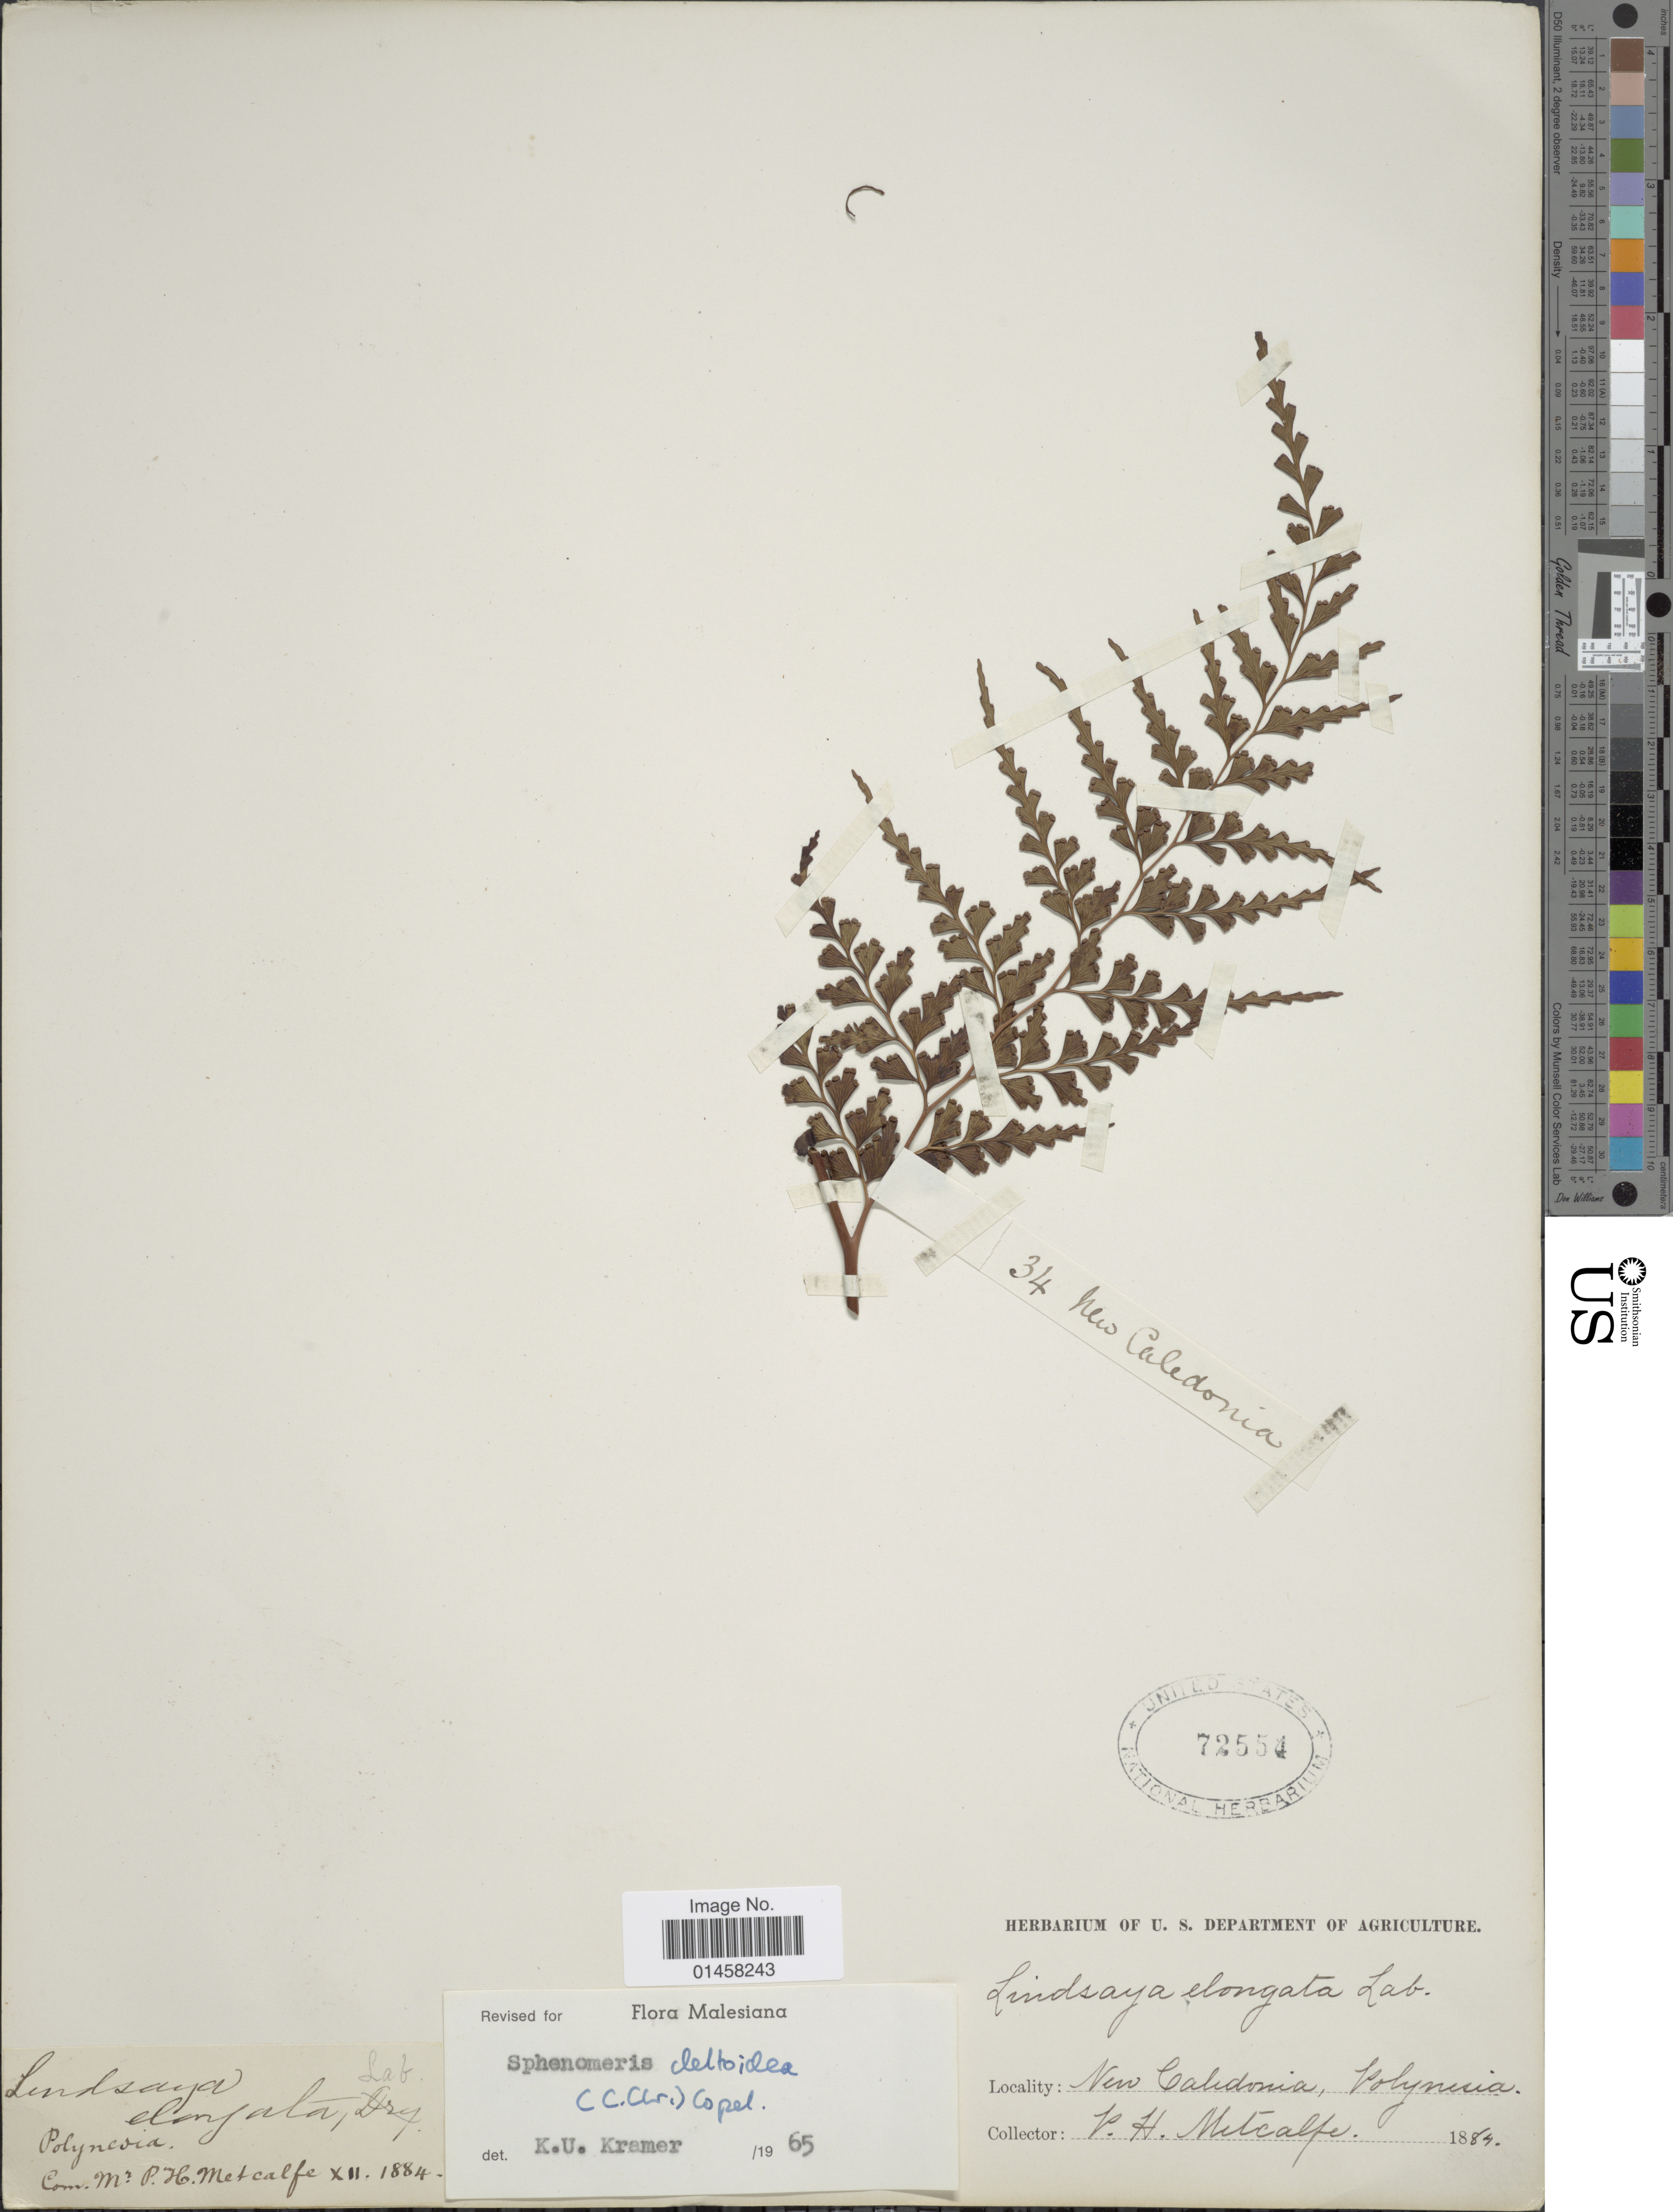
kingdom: Plantae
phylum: Tracheophyta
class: Polypodiopsida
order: Polypodiales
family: Lindsaeaceae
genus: Sphenomeris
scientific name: Sphenomeris deltoidea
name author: (C. Chr.) Copel.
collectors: P. Metcalfe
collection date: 1884-12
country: New Caledonia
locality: Polynesia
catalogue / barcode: US 72554